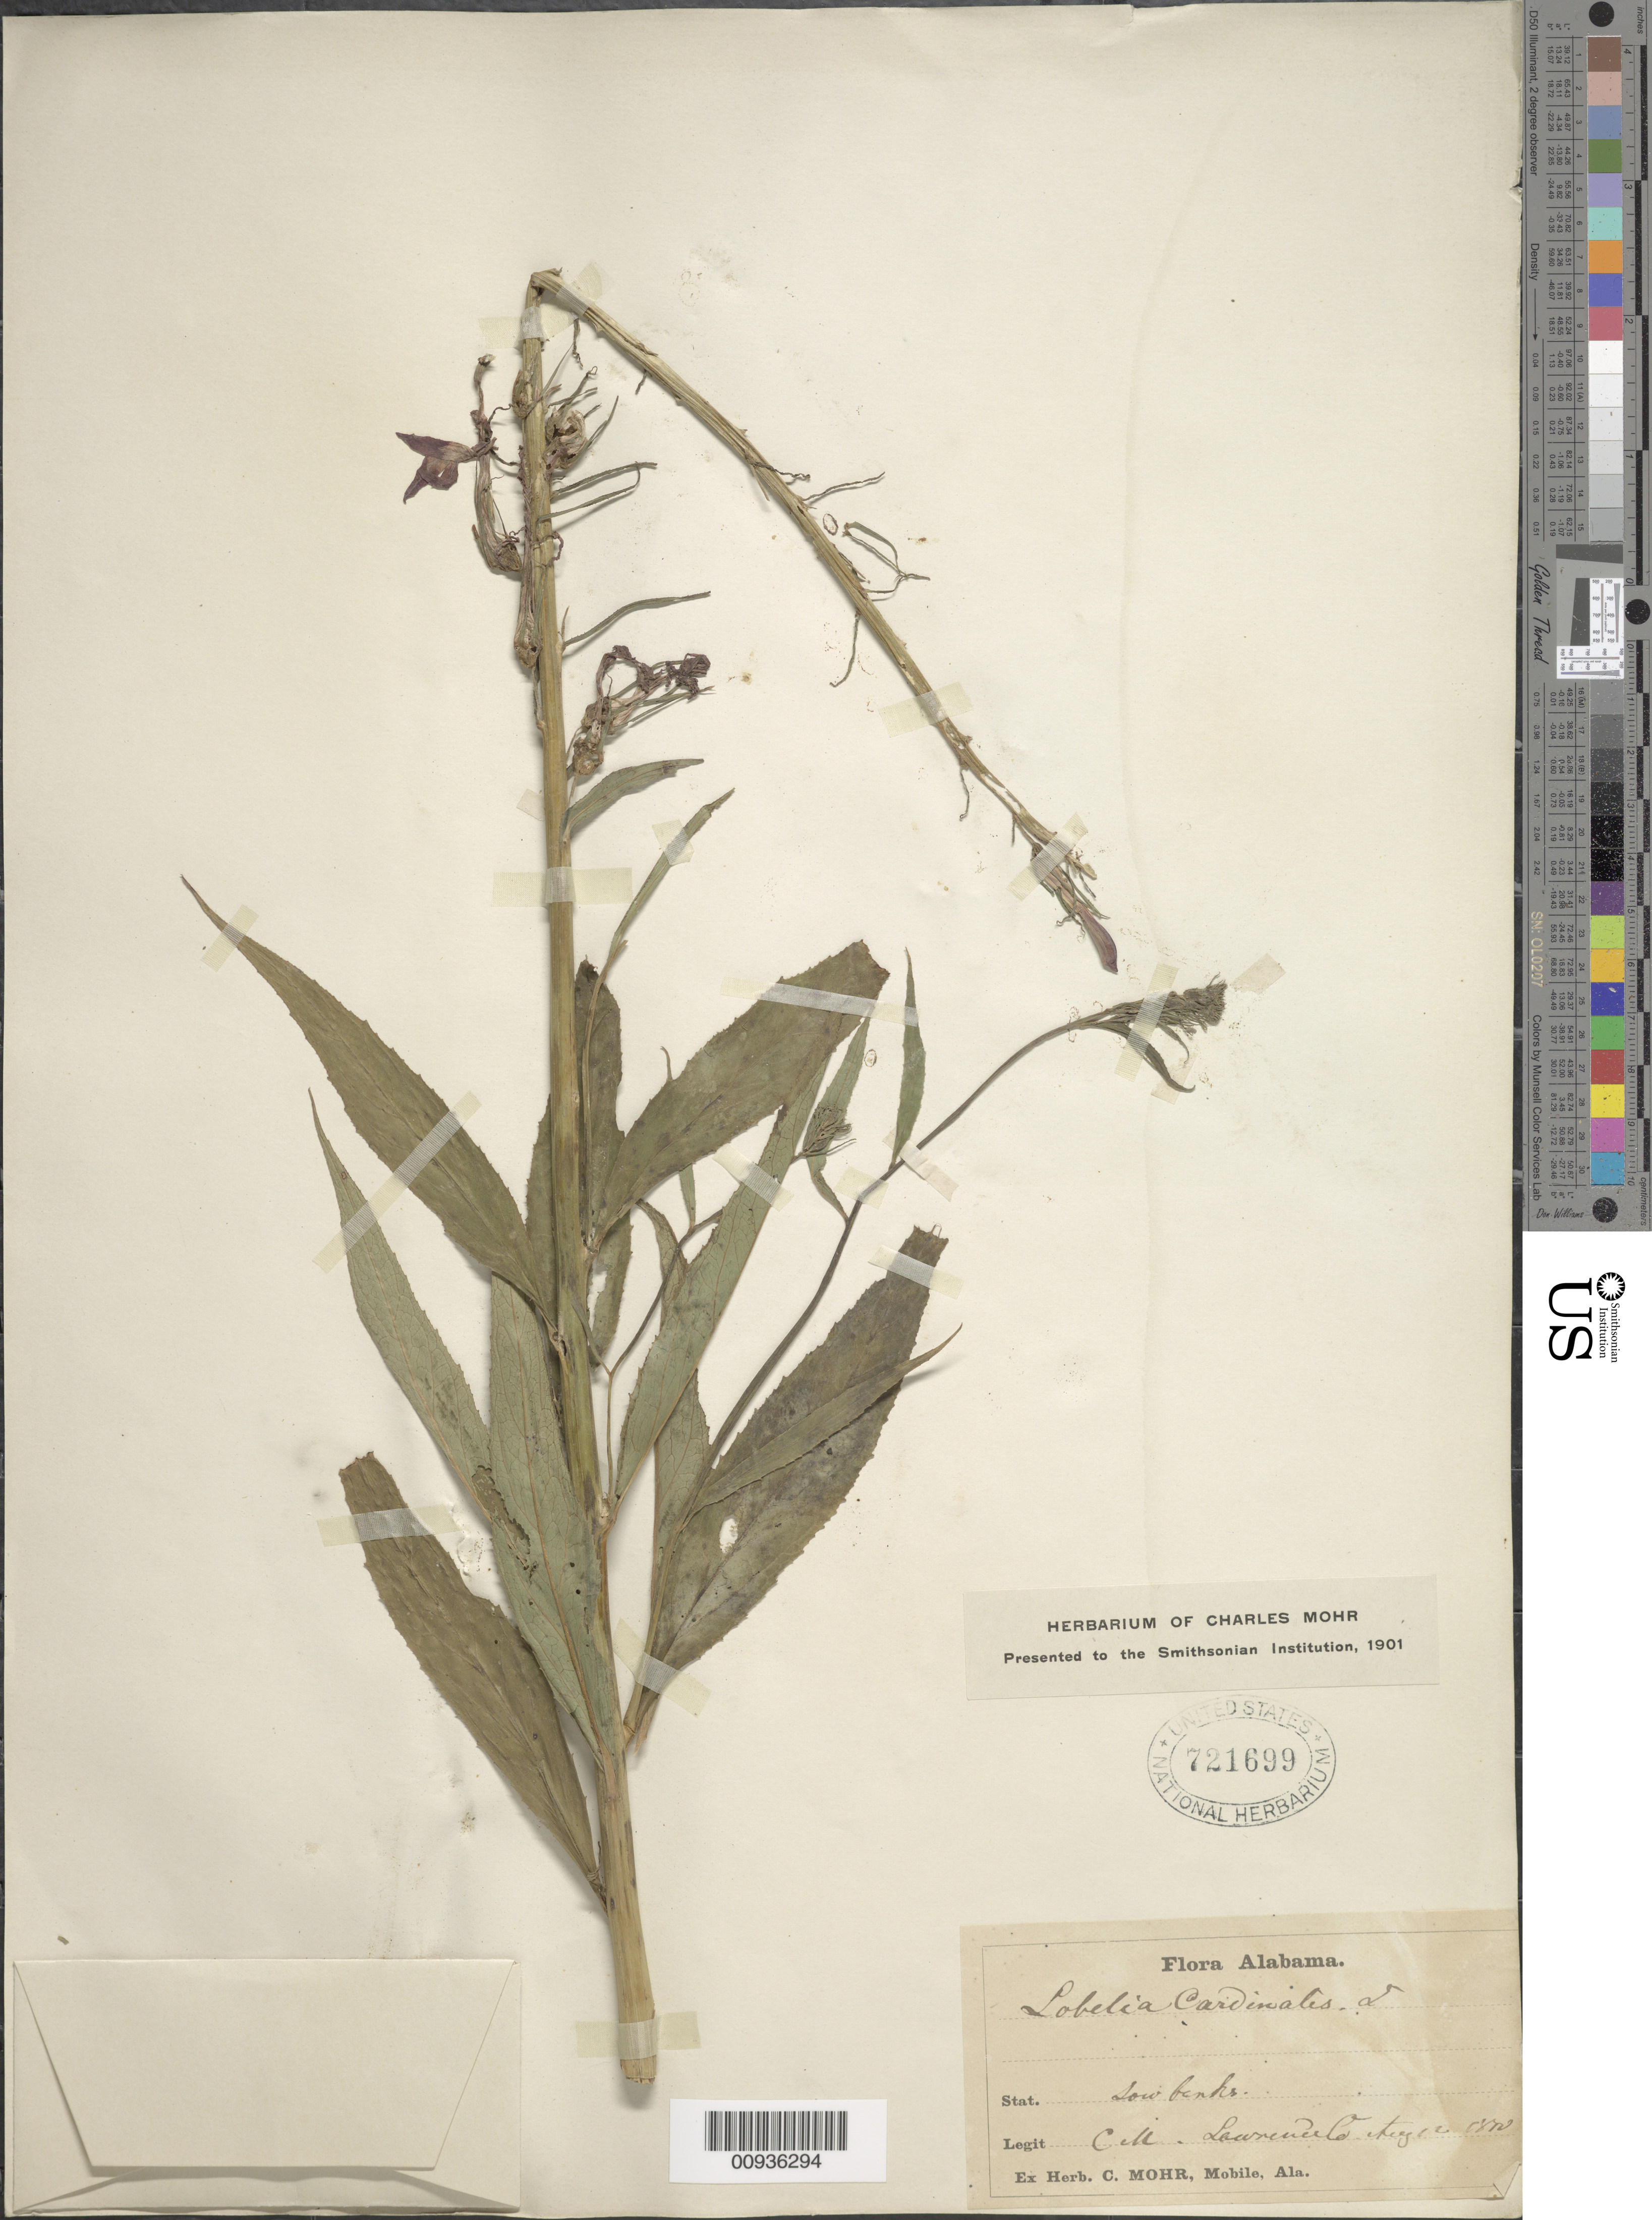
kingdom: Plantae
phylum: Tracheophyta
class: Magnoliopsida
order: Asterales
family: Campanulaceae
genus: Lobelia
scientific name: Lobelia cardinalis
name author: L.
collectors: ex herb. C. Mohr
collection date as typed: Aug 12, 1870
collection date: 1870-08-12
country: United States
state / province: Alabama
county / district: Lawrence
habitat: low banks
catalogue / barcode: US 721699